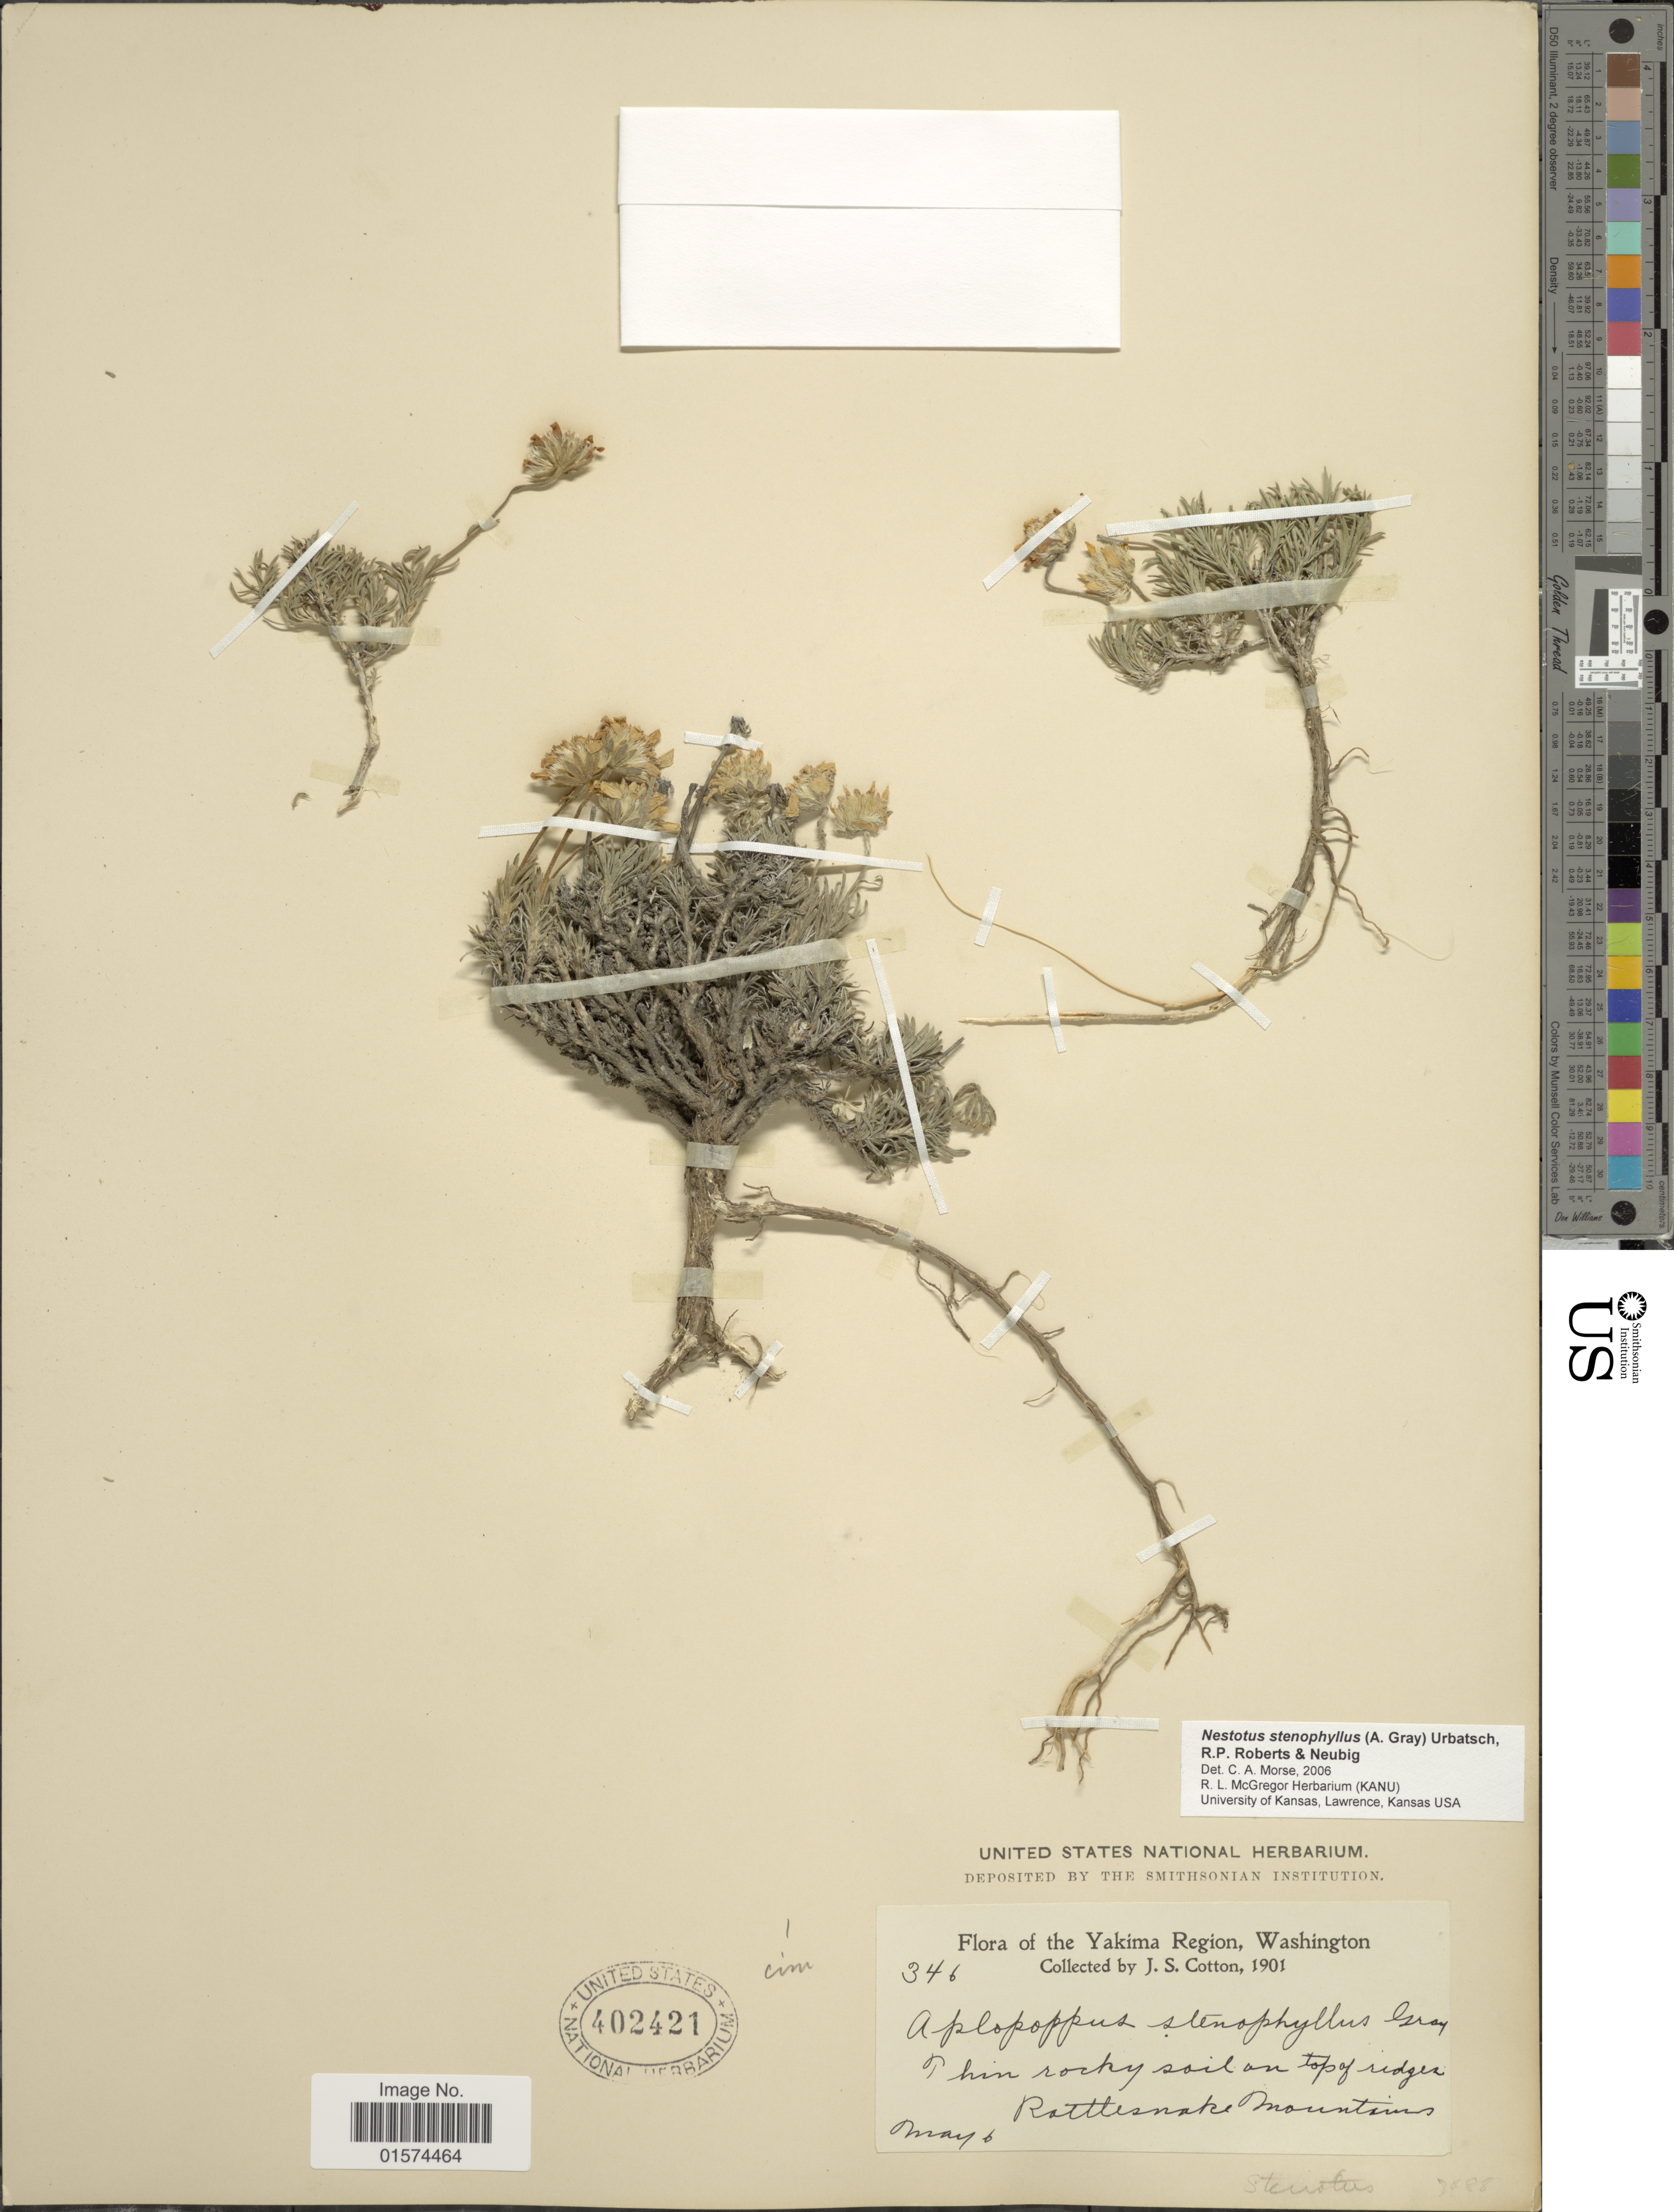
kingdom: Plantae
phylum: Tracheophyta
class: Magnoliopsida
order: Asterales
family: Asteraceae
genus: Nestotus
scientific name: Nestotus stenophyllus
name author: (A. Gray) R.P.Roberts et al.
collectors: J. S. Cotton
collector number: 346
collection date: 1901-05-06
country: United States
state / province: Washington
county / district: Yakima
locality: Yakima Region, Thin rocky soil on top of ridges Rattlesnake Mountains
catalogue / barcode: US 402421